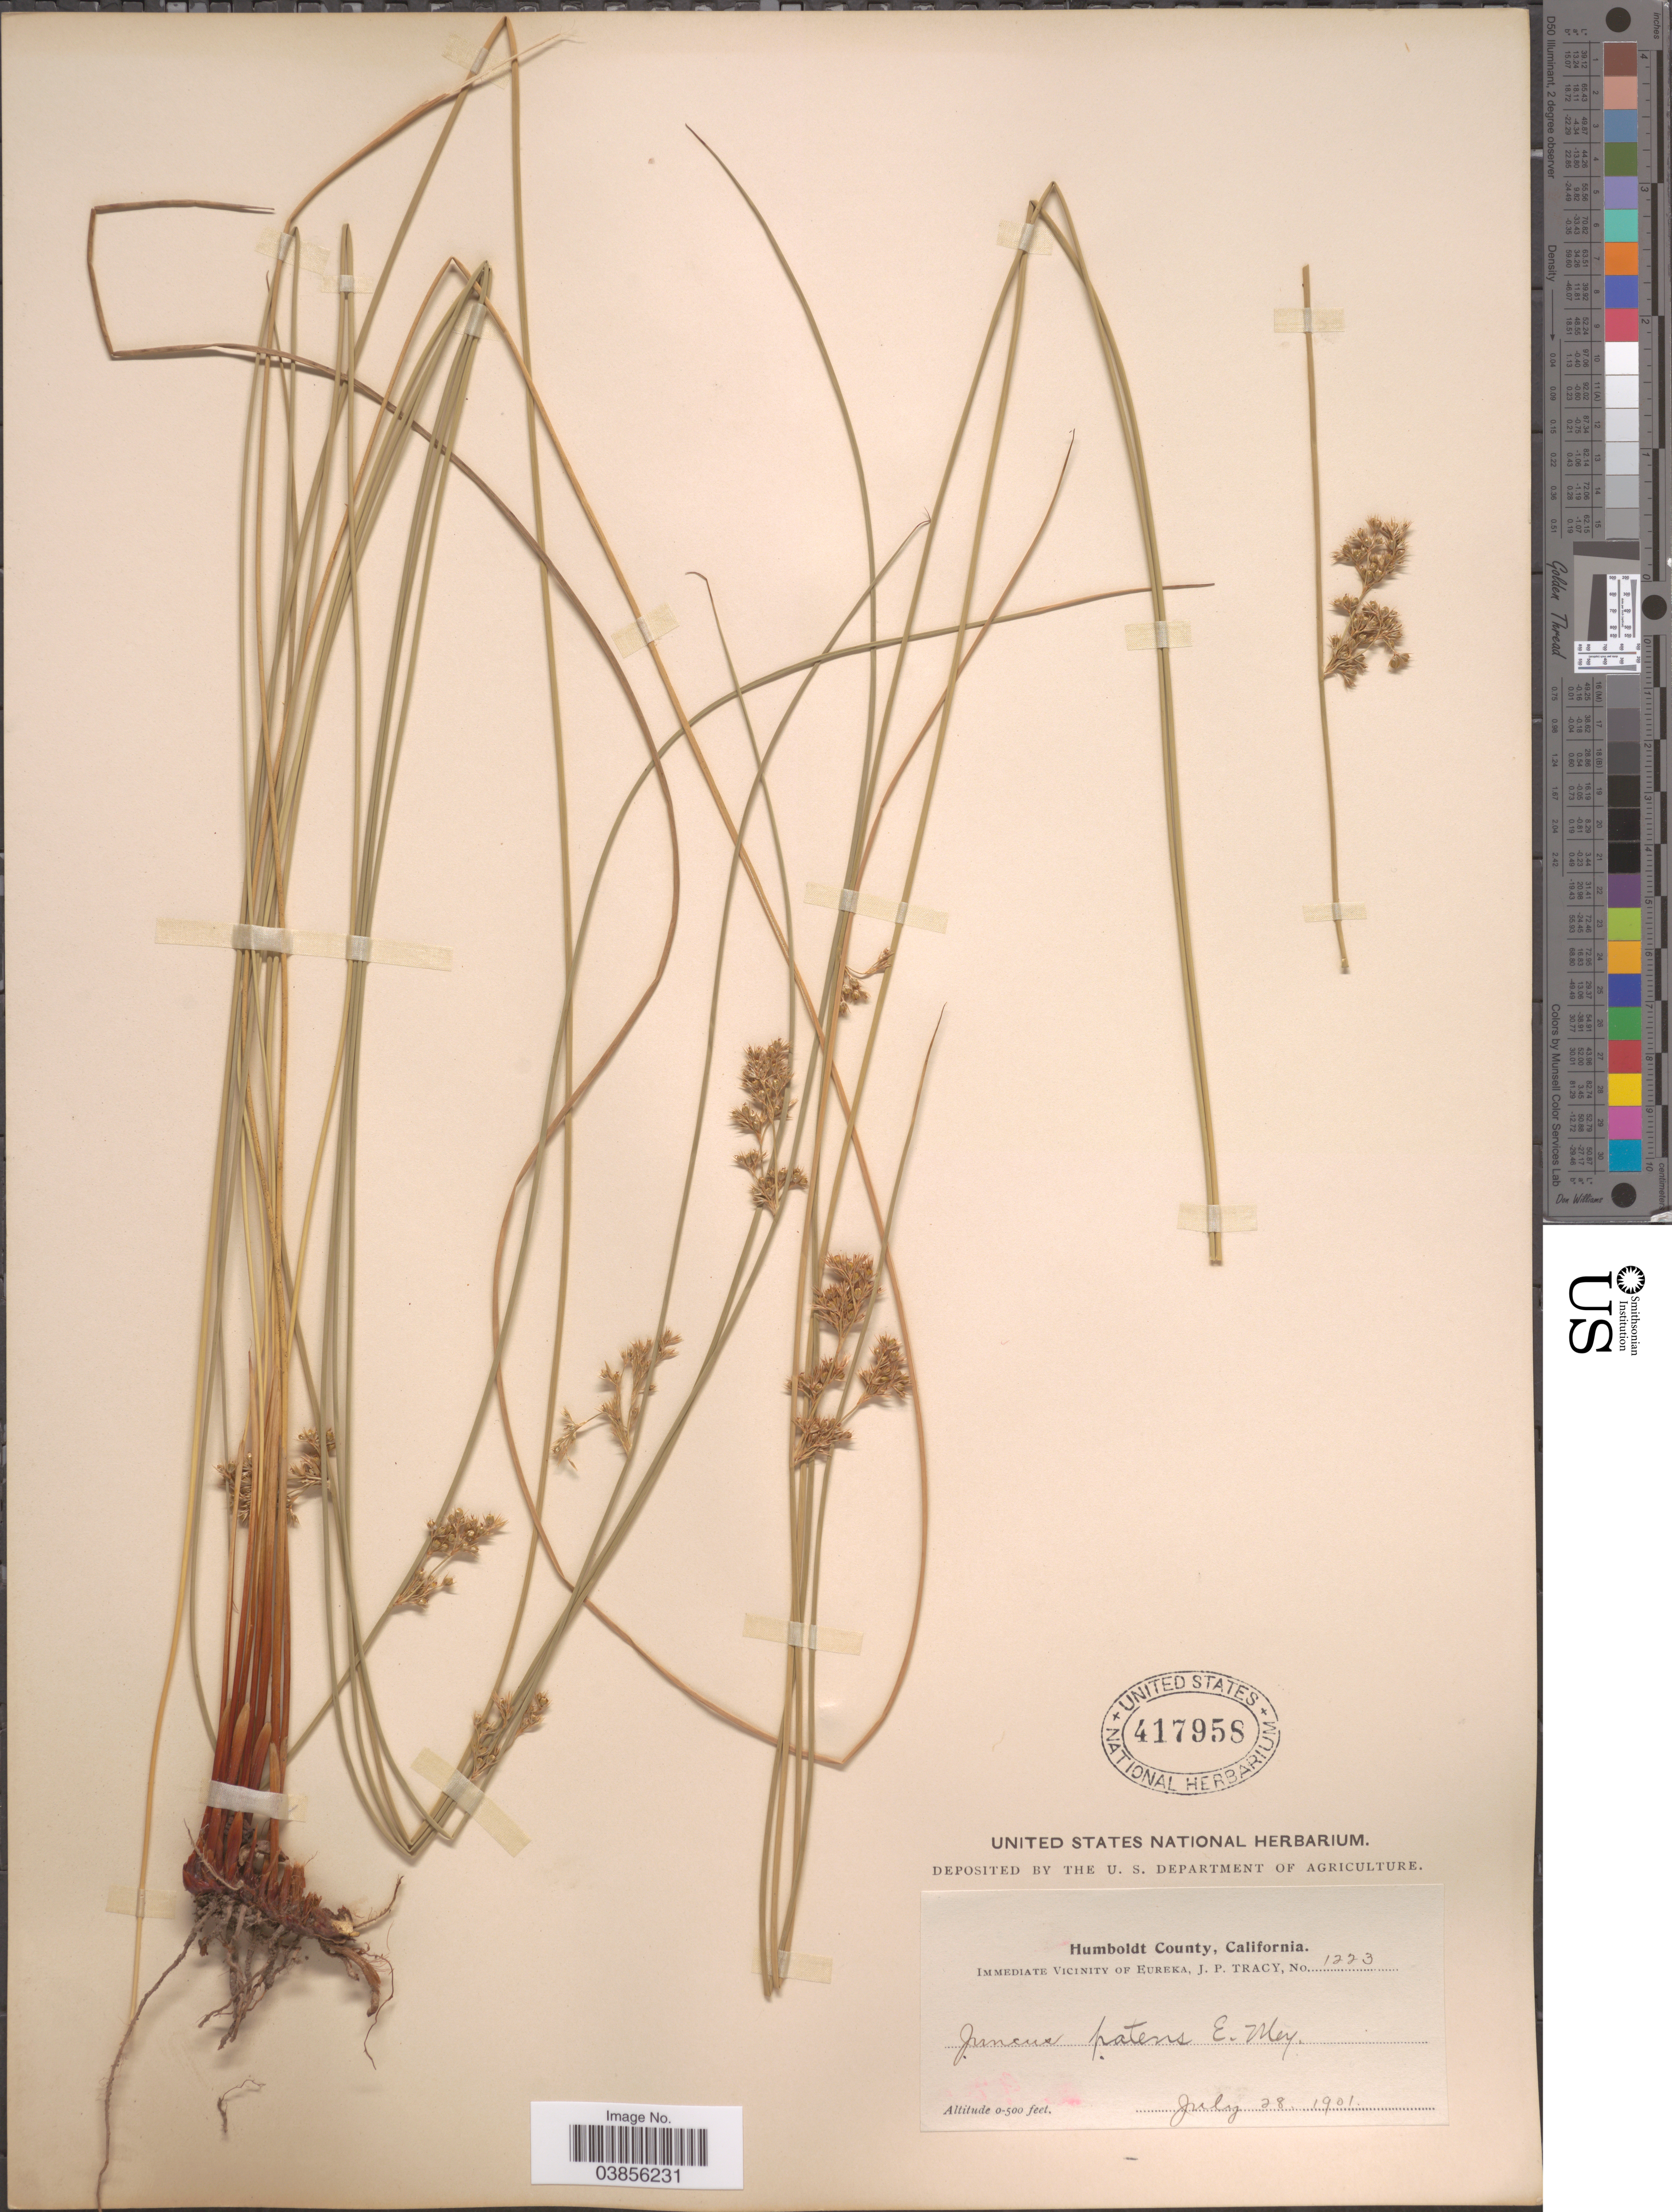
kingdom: Plantae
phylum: Tracheophyta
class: Liliopsida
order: Poales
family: Juncaceae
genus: Juncus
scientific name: Juncus patens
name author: E. Mey.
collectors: J. Tracy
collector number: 1223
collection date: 1901-07-28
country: United States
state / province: California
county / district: Humboldt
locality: Humboldt County. Immediate vicinity of Eureka.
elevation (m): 0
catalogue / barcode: US 417958